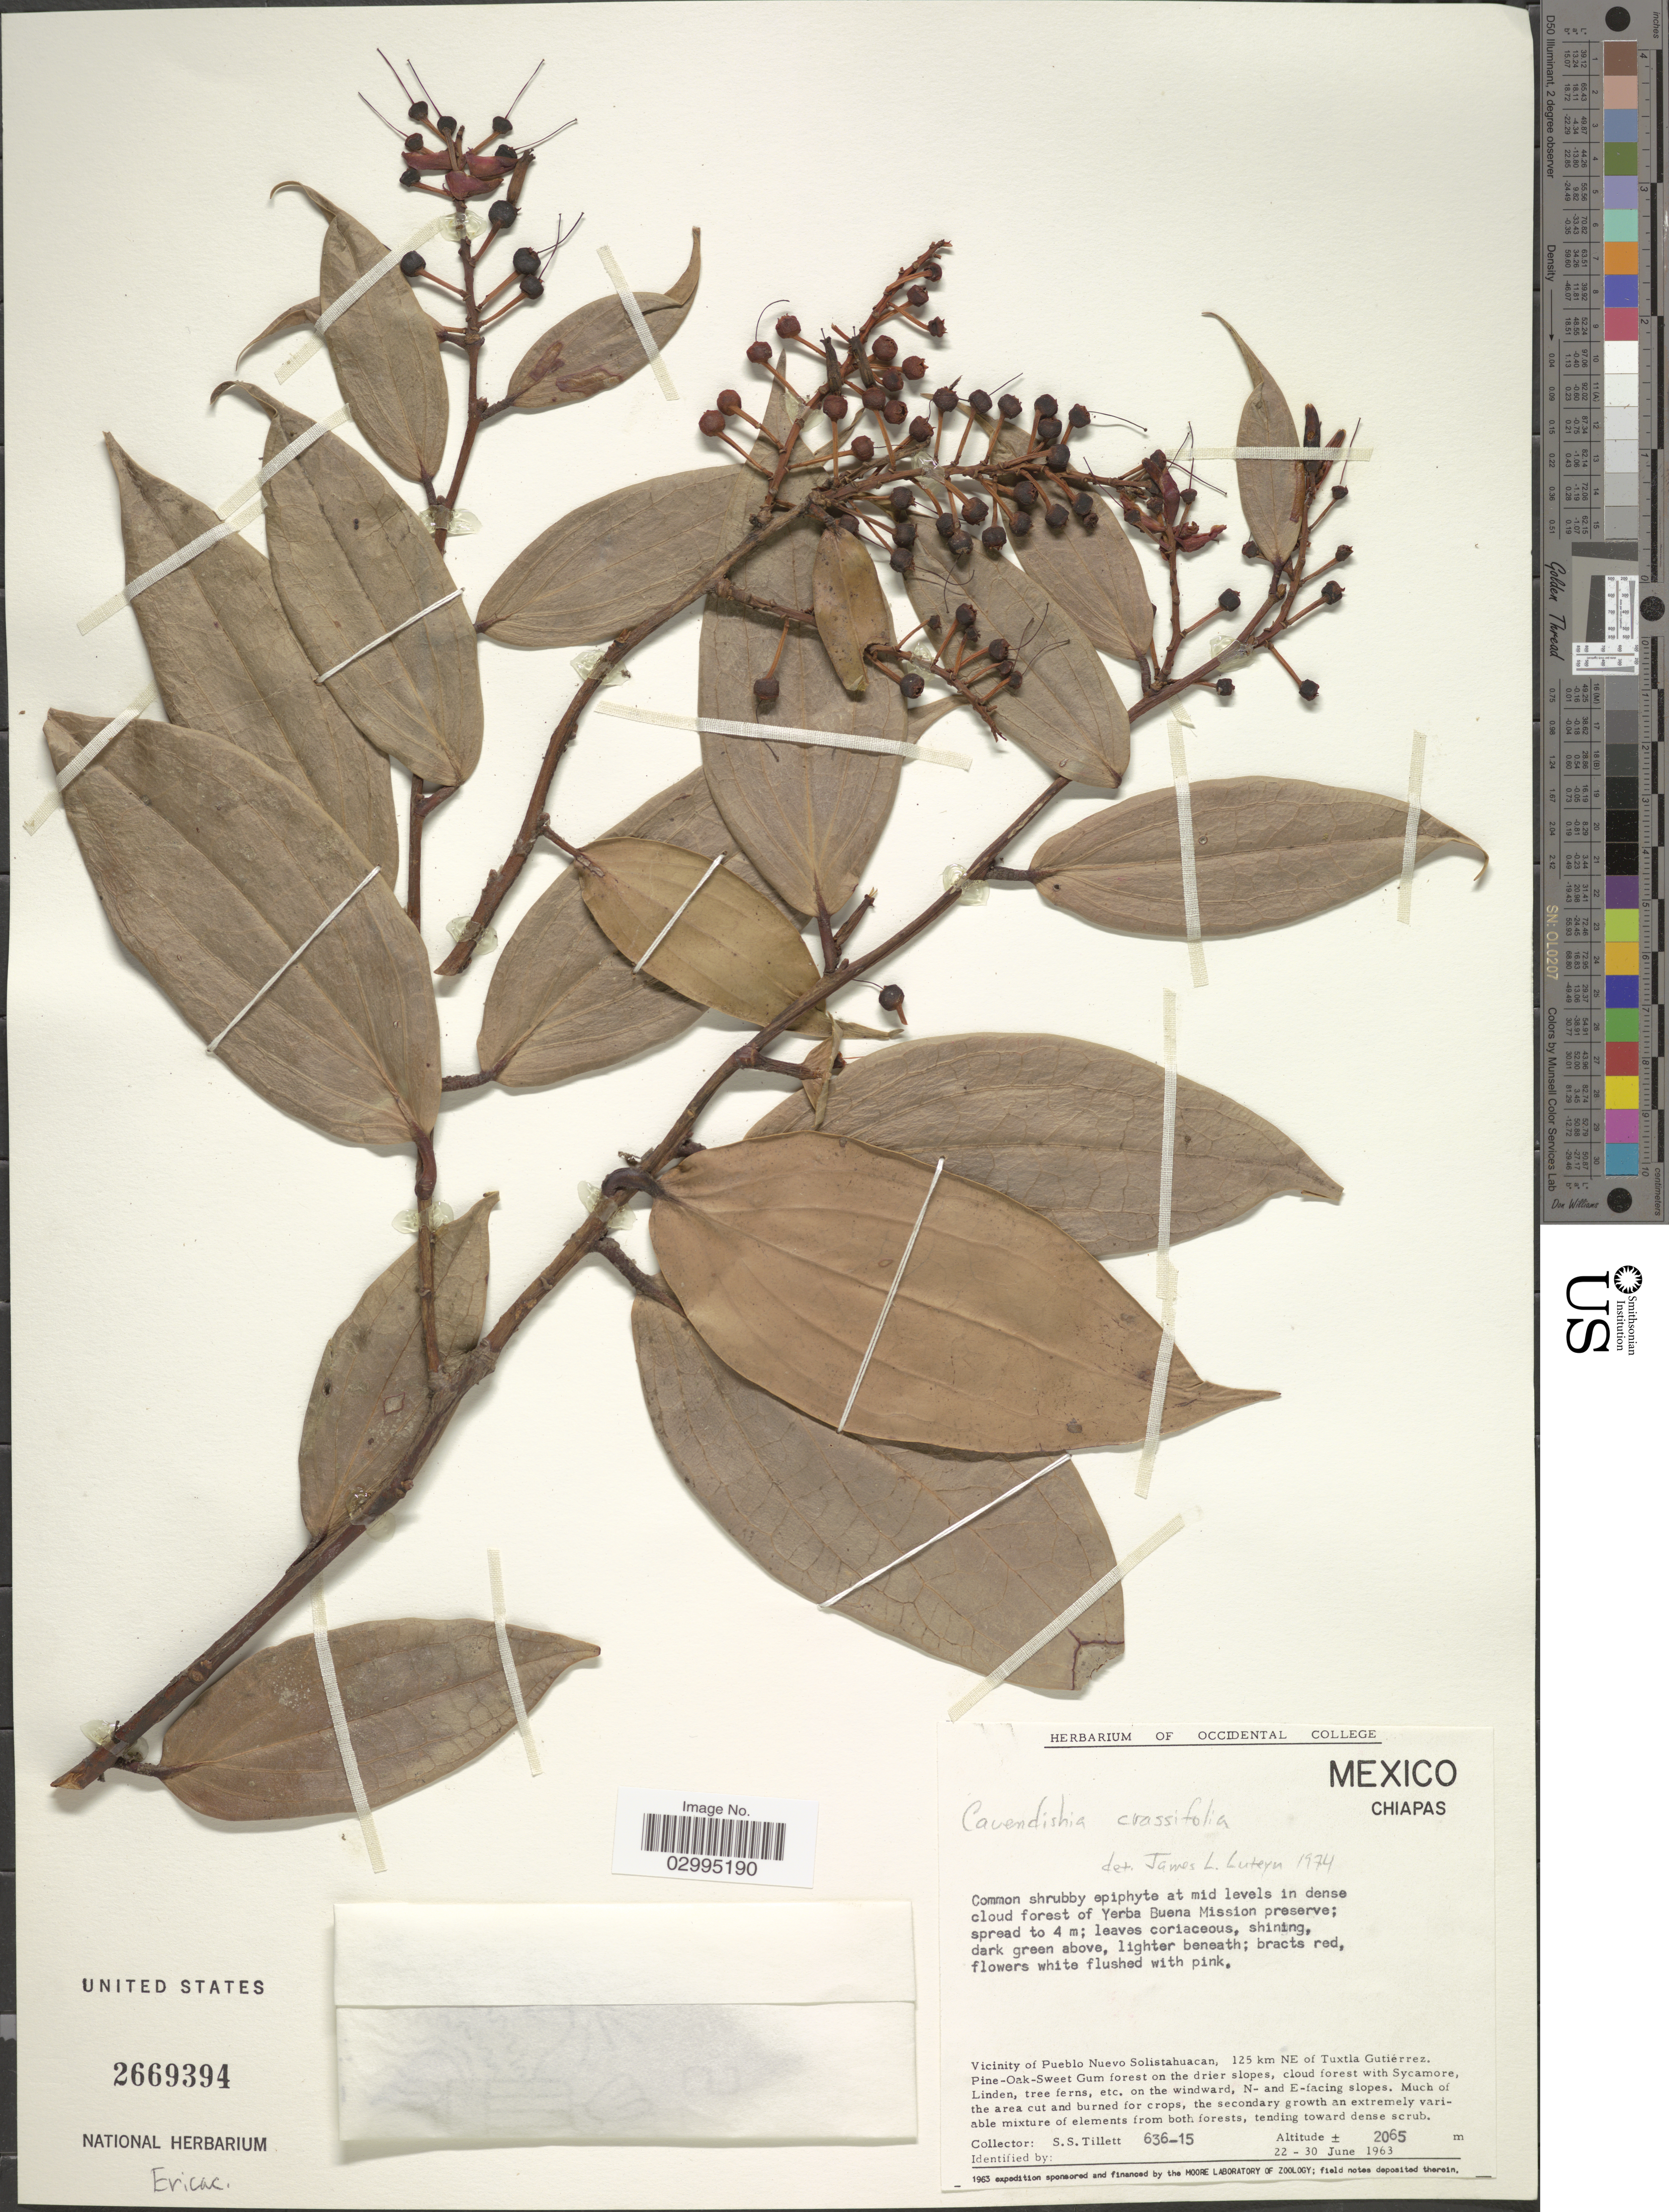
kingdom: Plantae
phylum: Tracheophyta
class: Magnoliopsida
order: Ericales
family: Ericaceae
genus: Cavendishia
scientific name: Cavendishia crassifolia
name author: (Benth.) Hemsl.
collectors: S. S. Tillett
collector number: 636-15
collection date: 1963-06-22/1963-06-30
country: Mexico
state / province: Chiapas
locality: At mid levels in dense cloud forest of Yerba Buena Mission preserve. Vicinity of Pueblo Nuevo Solistahuacan, 125 km NE of Tuxtla Gutiérrez. On the windward, N- and E-facing slopes.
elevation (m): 2065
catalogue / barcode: US 2669394